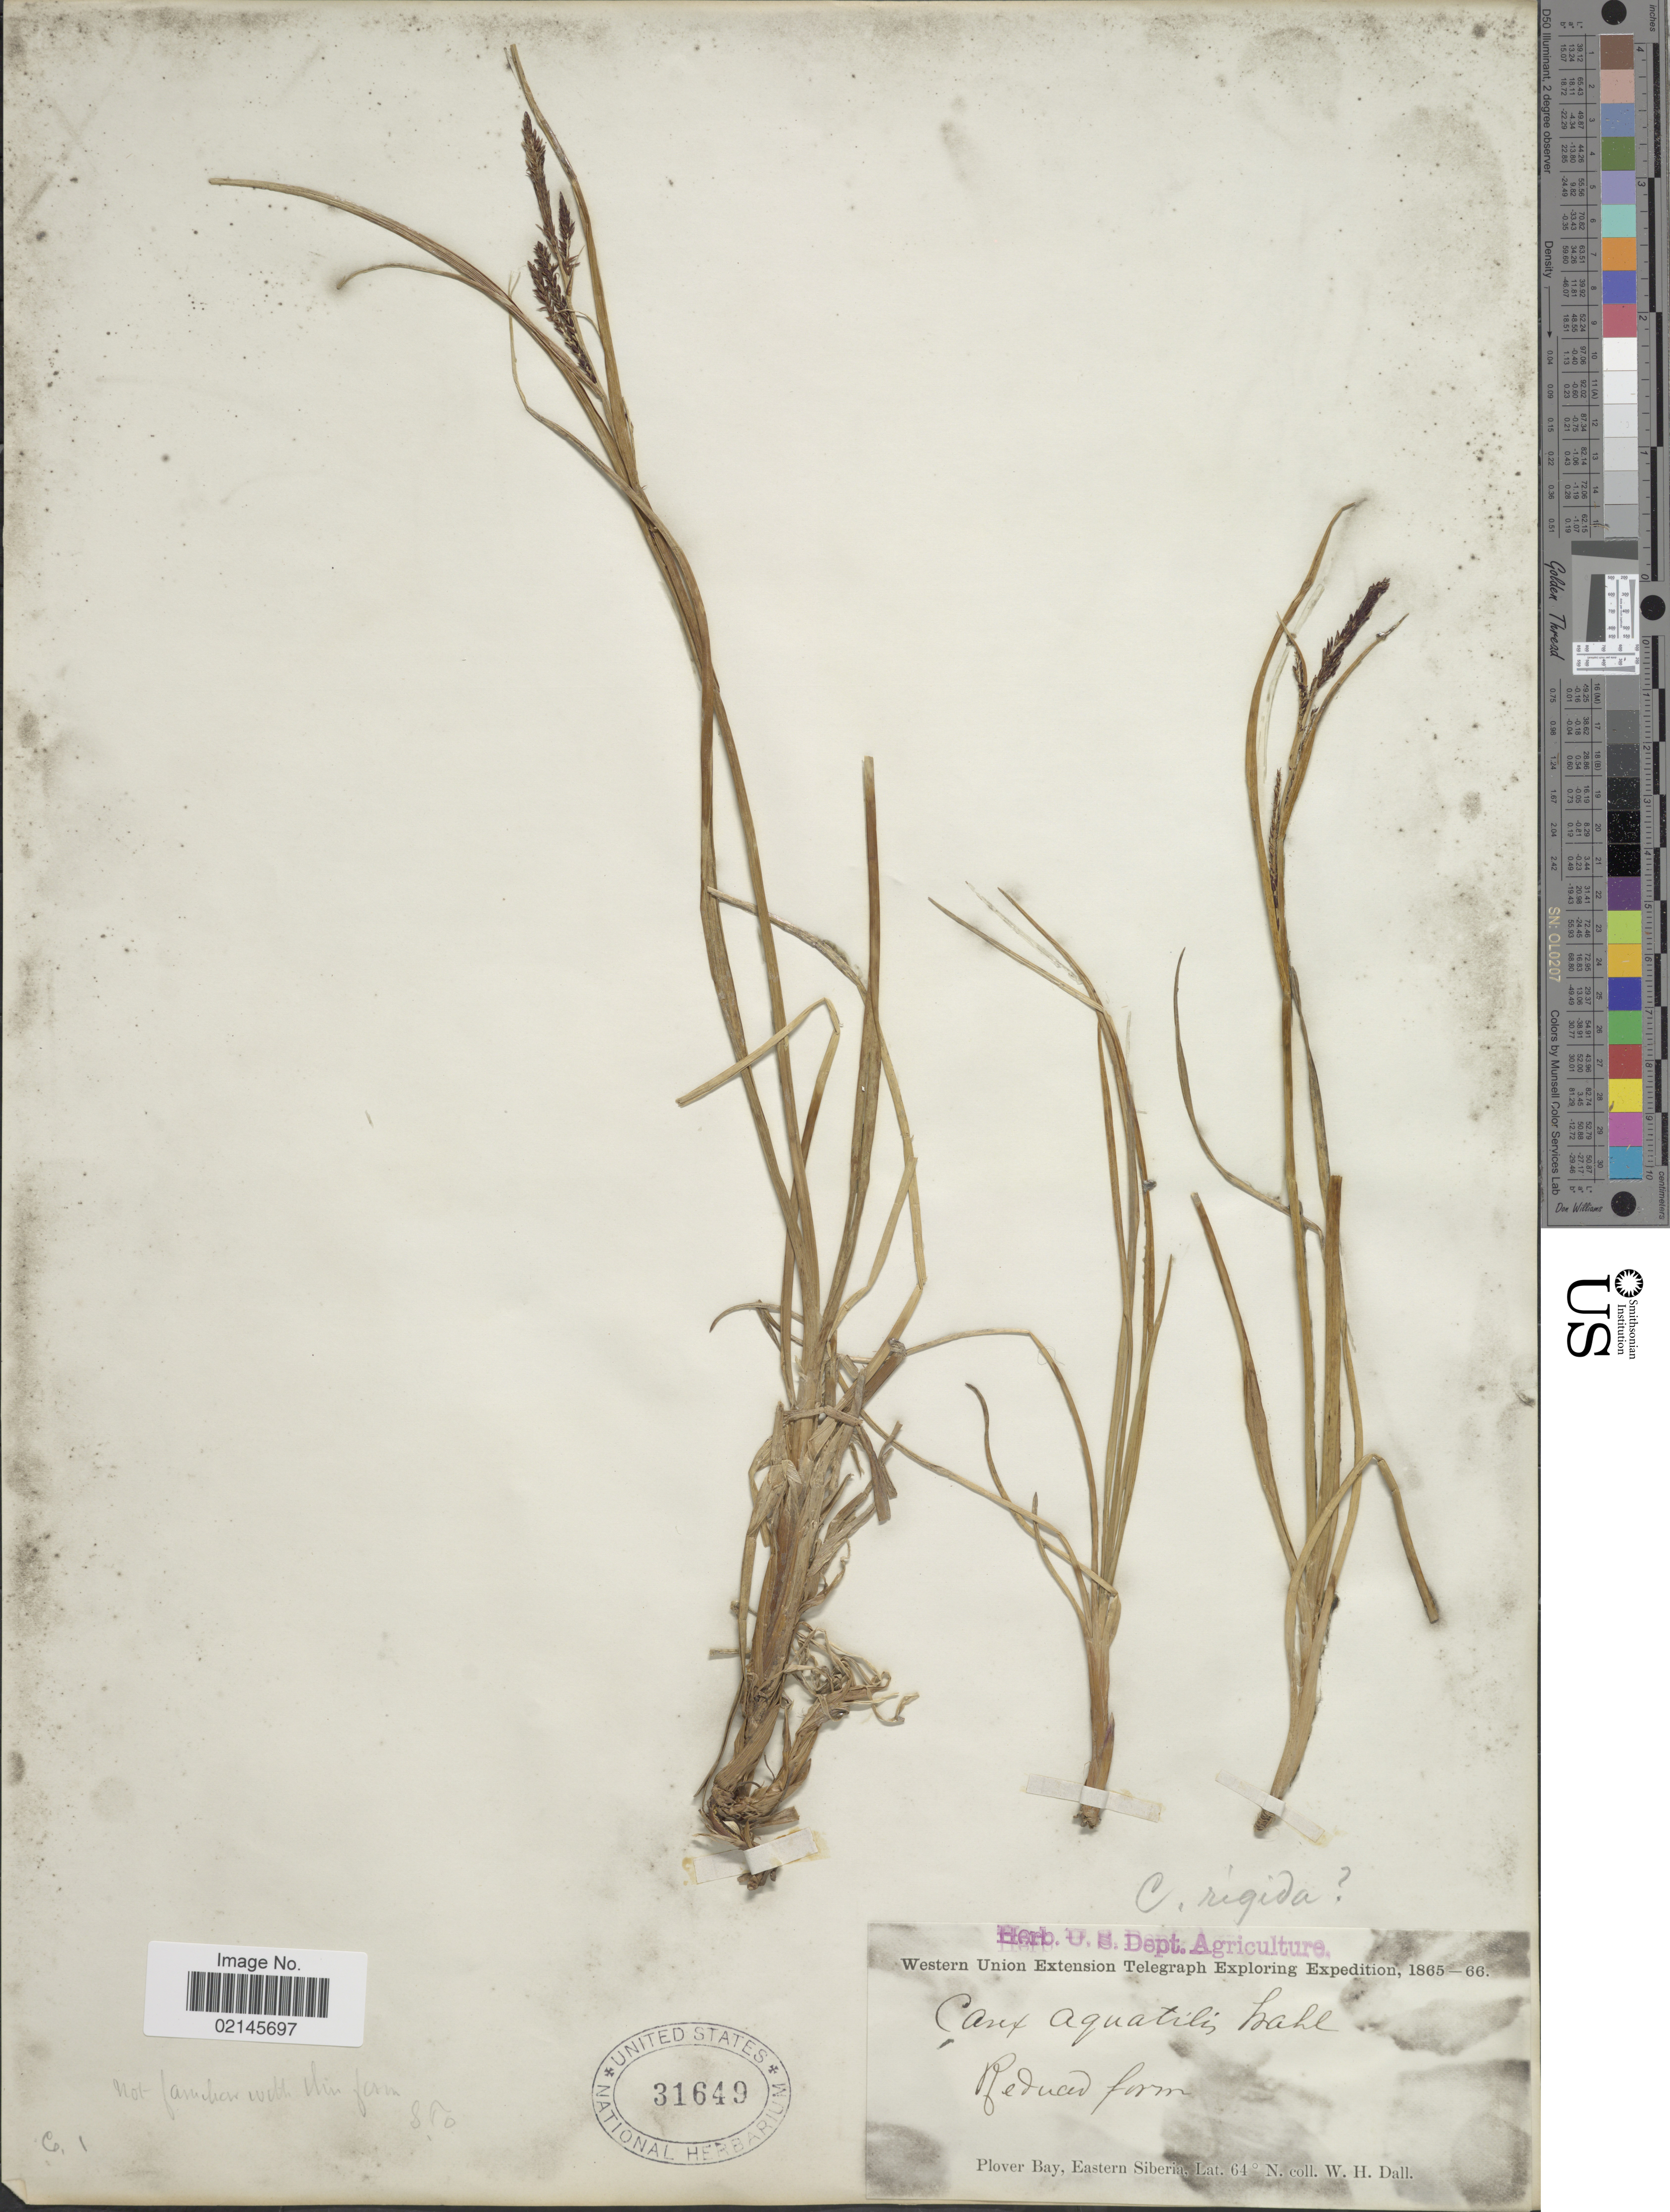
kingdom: Plantae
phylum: Tracheophyta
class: Liliopsida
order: Poales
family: Cyperaceae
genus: Carex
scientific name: Carex aquatilis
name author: Wahlenb.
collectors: W. Dall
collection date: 1865/1866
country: Russian Federation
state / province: Chukotka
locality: Plover Bay, Eastern Siberia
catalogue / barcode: US 31649